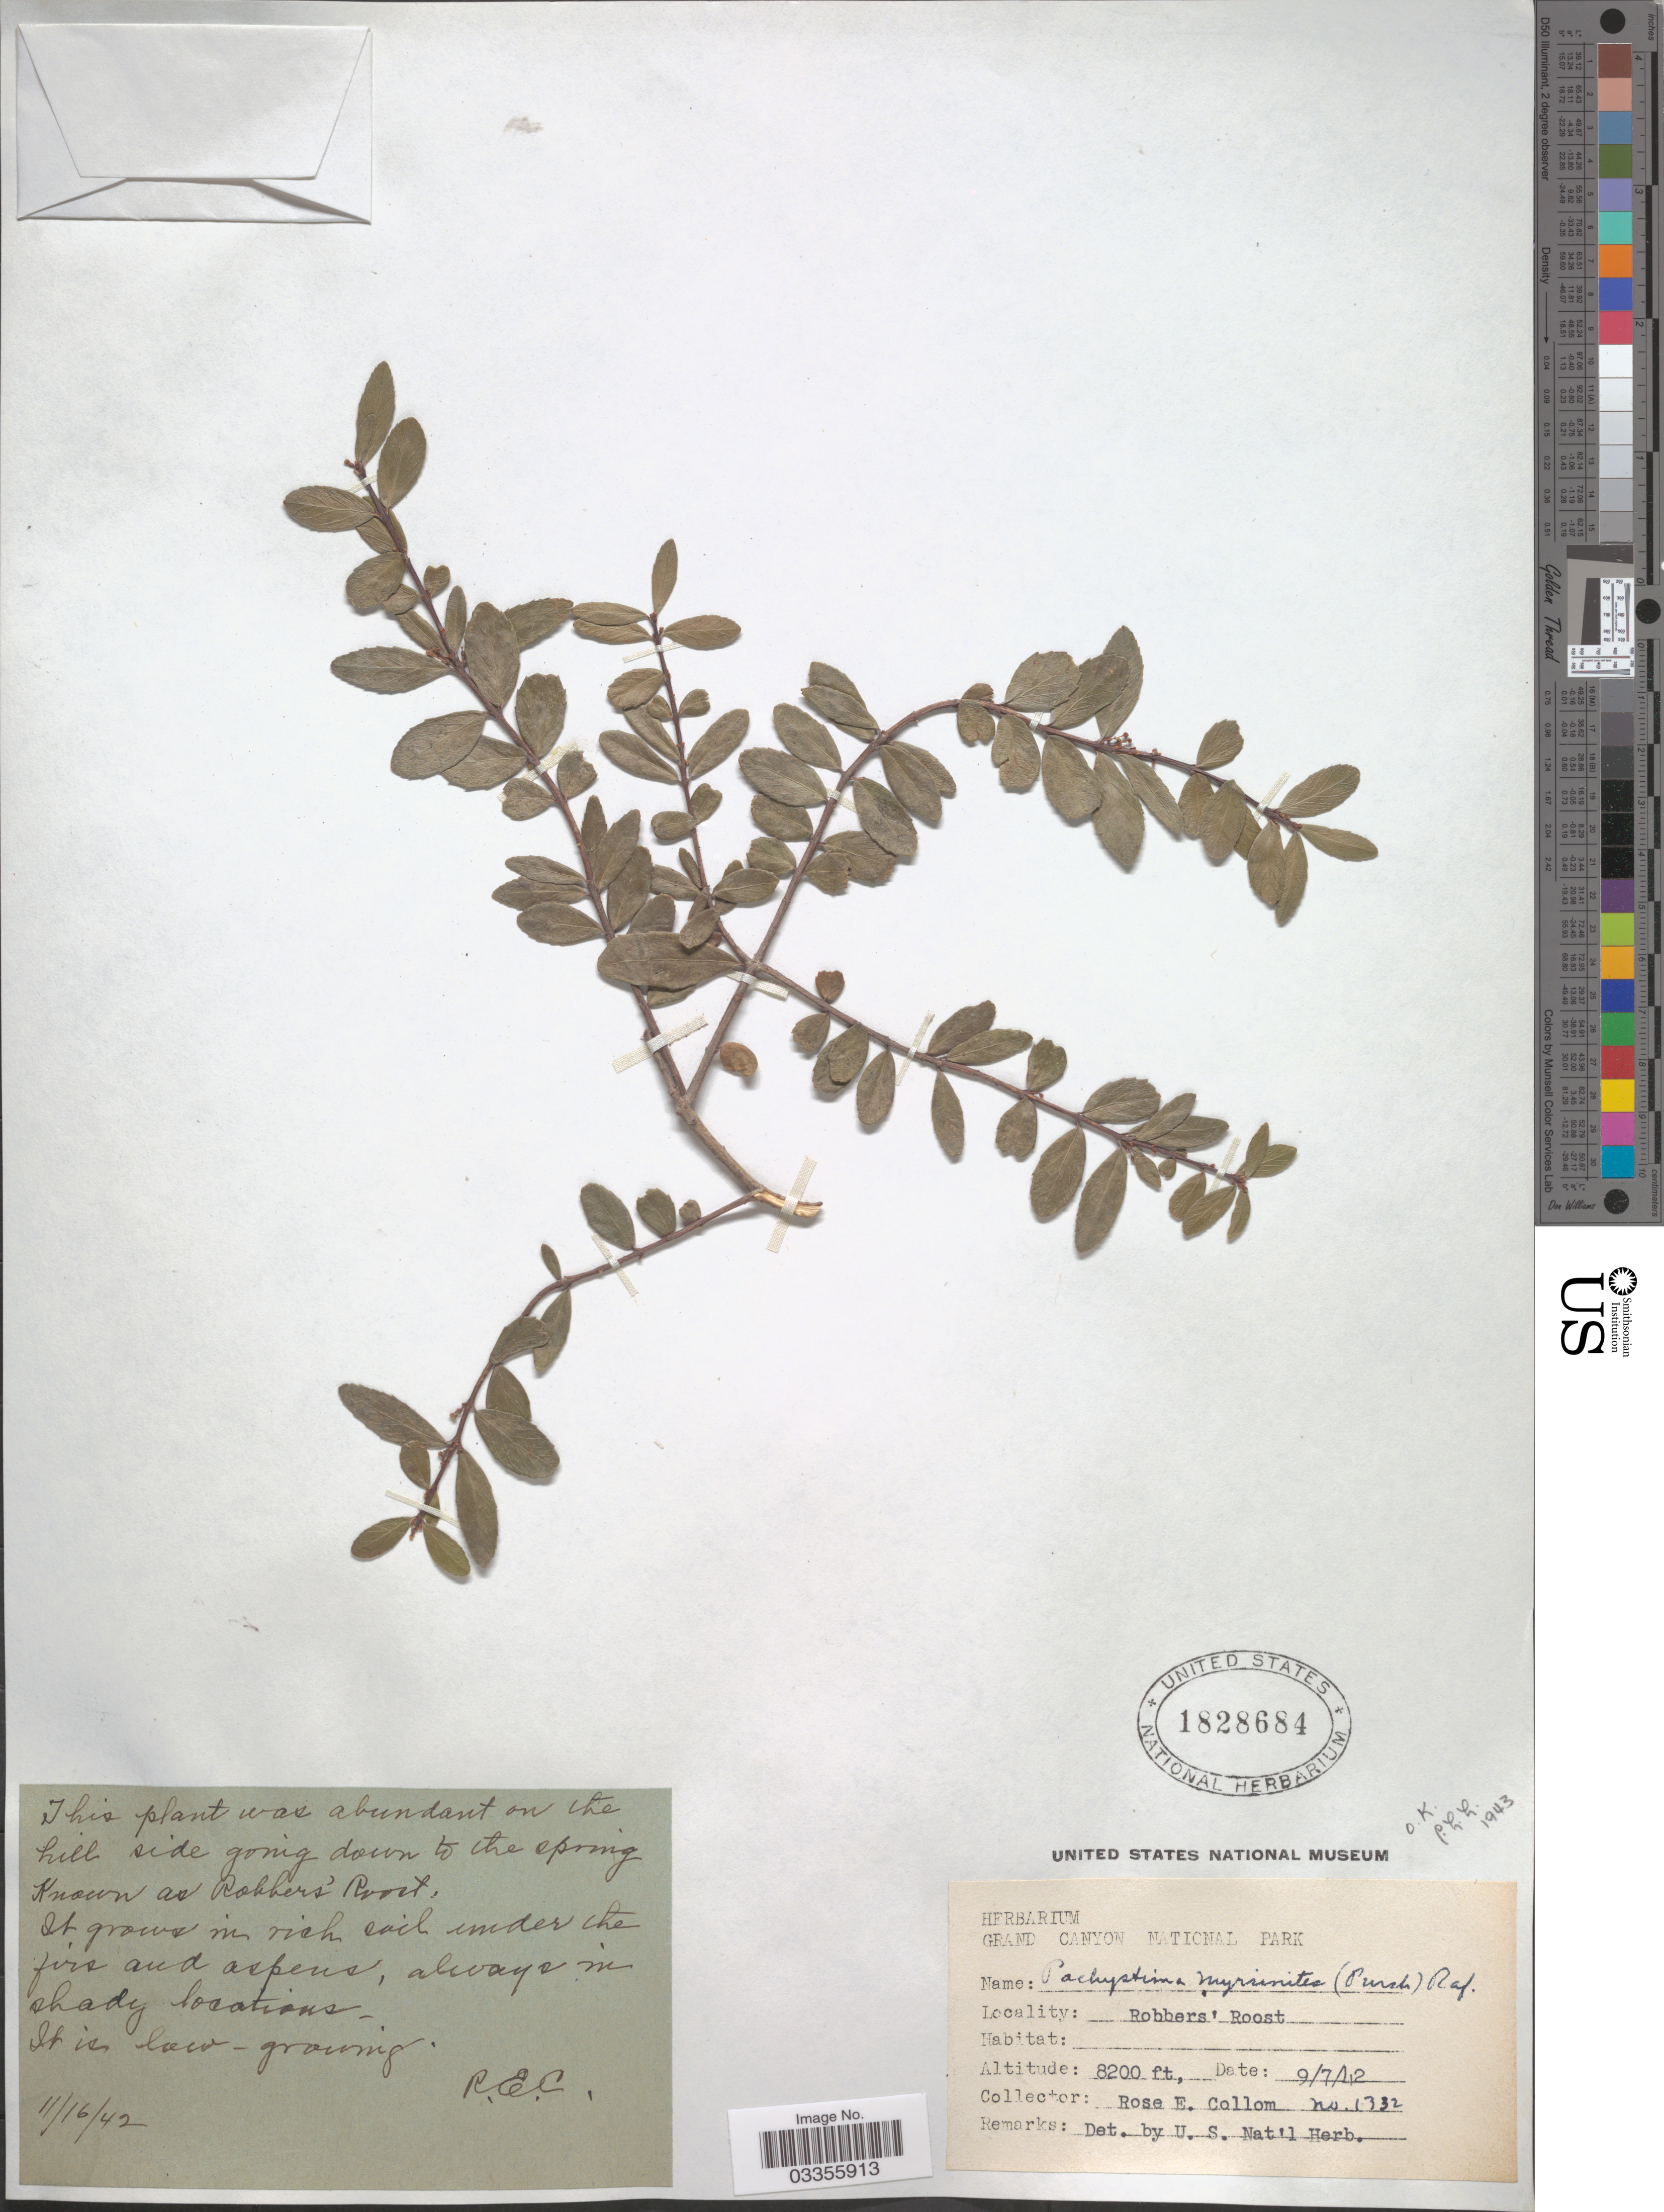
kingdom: Plantae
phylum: Tracheophyta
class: Magnoliopsida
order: Celastrales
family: Celastraceae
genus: Paxistima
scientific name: Paxistima myrsinites subsp. myrsinites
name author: (Pursh) Raf.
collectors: R. E. Collom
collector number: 1332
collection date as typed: Transcribed d/m/y: 7/9/42 to 16/11/42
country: United States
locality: Robber's Roost.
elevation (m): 2499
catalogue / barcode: US 1828684